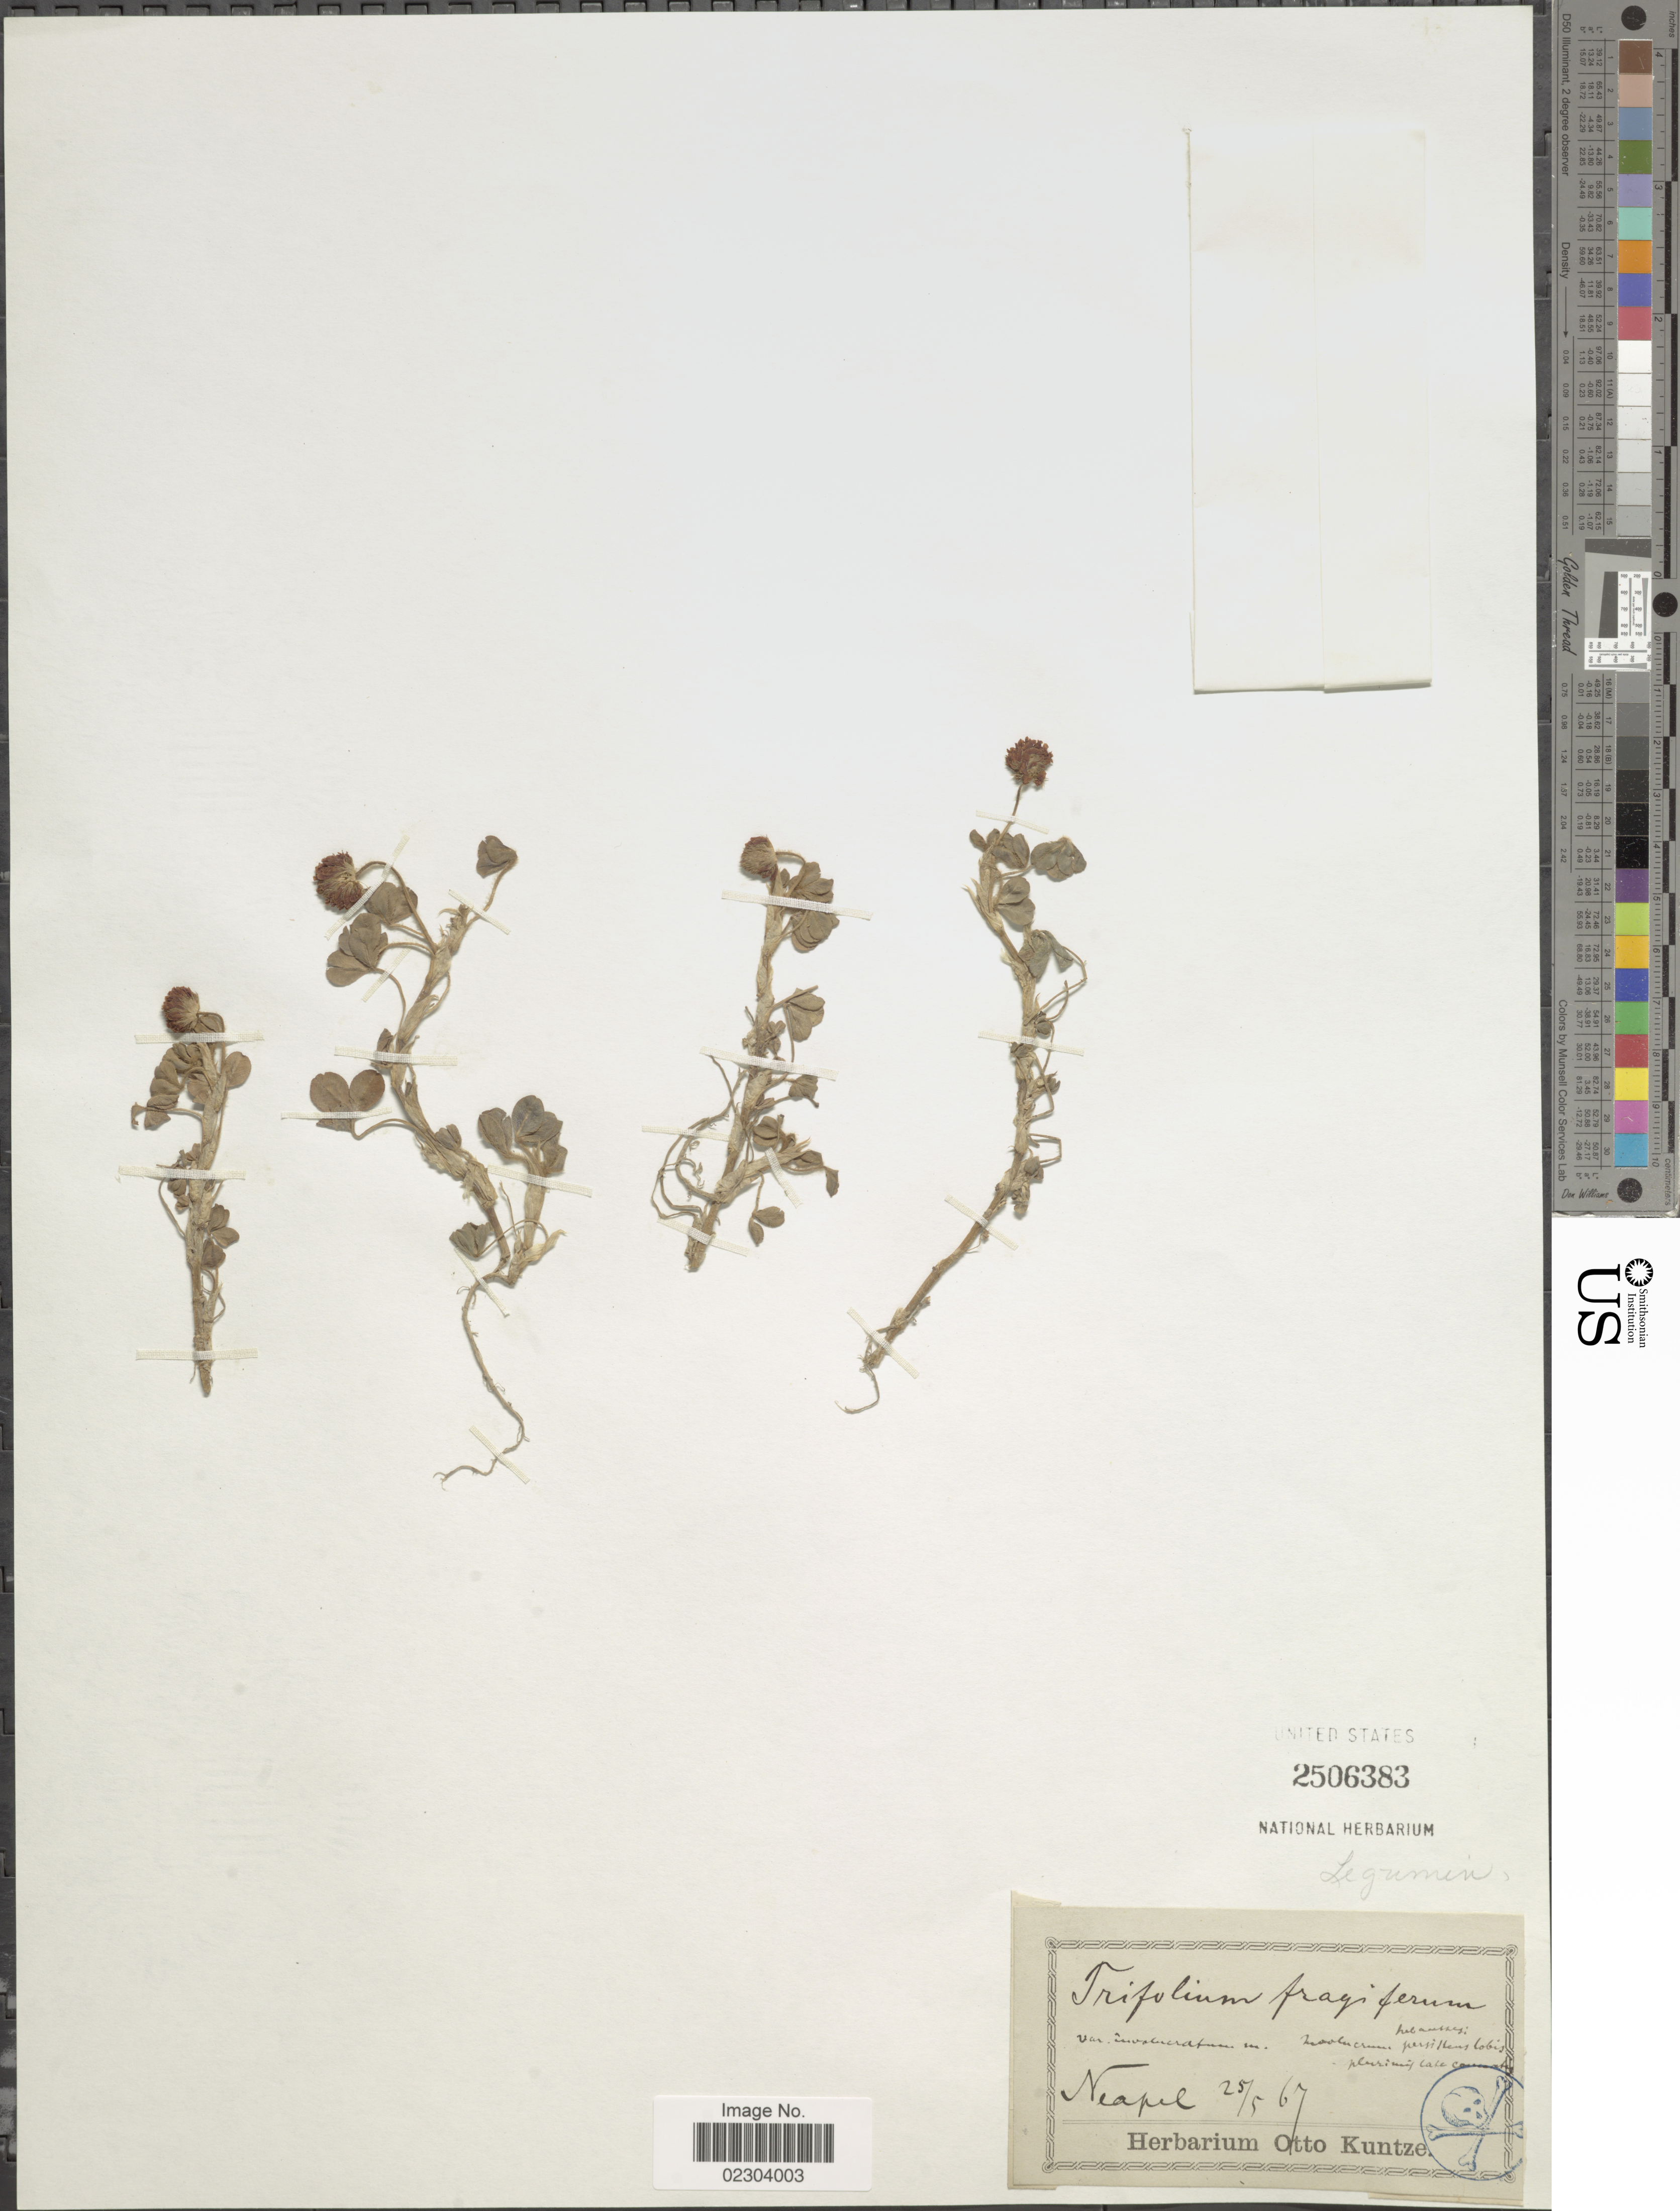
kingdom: Plantae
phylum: Tracheophyta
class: Magnoliopsida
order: Fabales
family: Fabaceae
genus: Trifolium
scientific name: Trifolium fragiferum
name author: L.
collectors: ex herb. Otto Kuntze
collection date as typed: Transcribed d/m/y: 25/5/67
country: Italy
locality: Neapel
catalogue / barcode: US 2506383